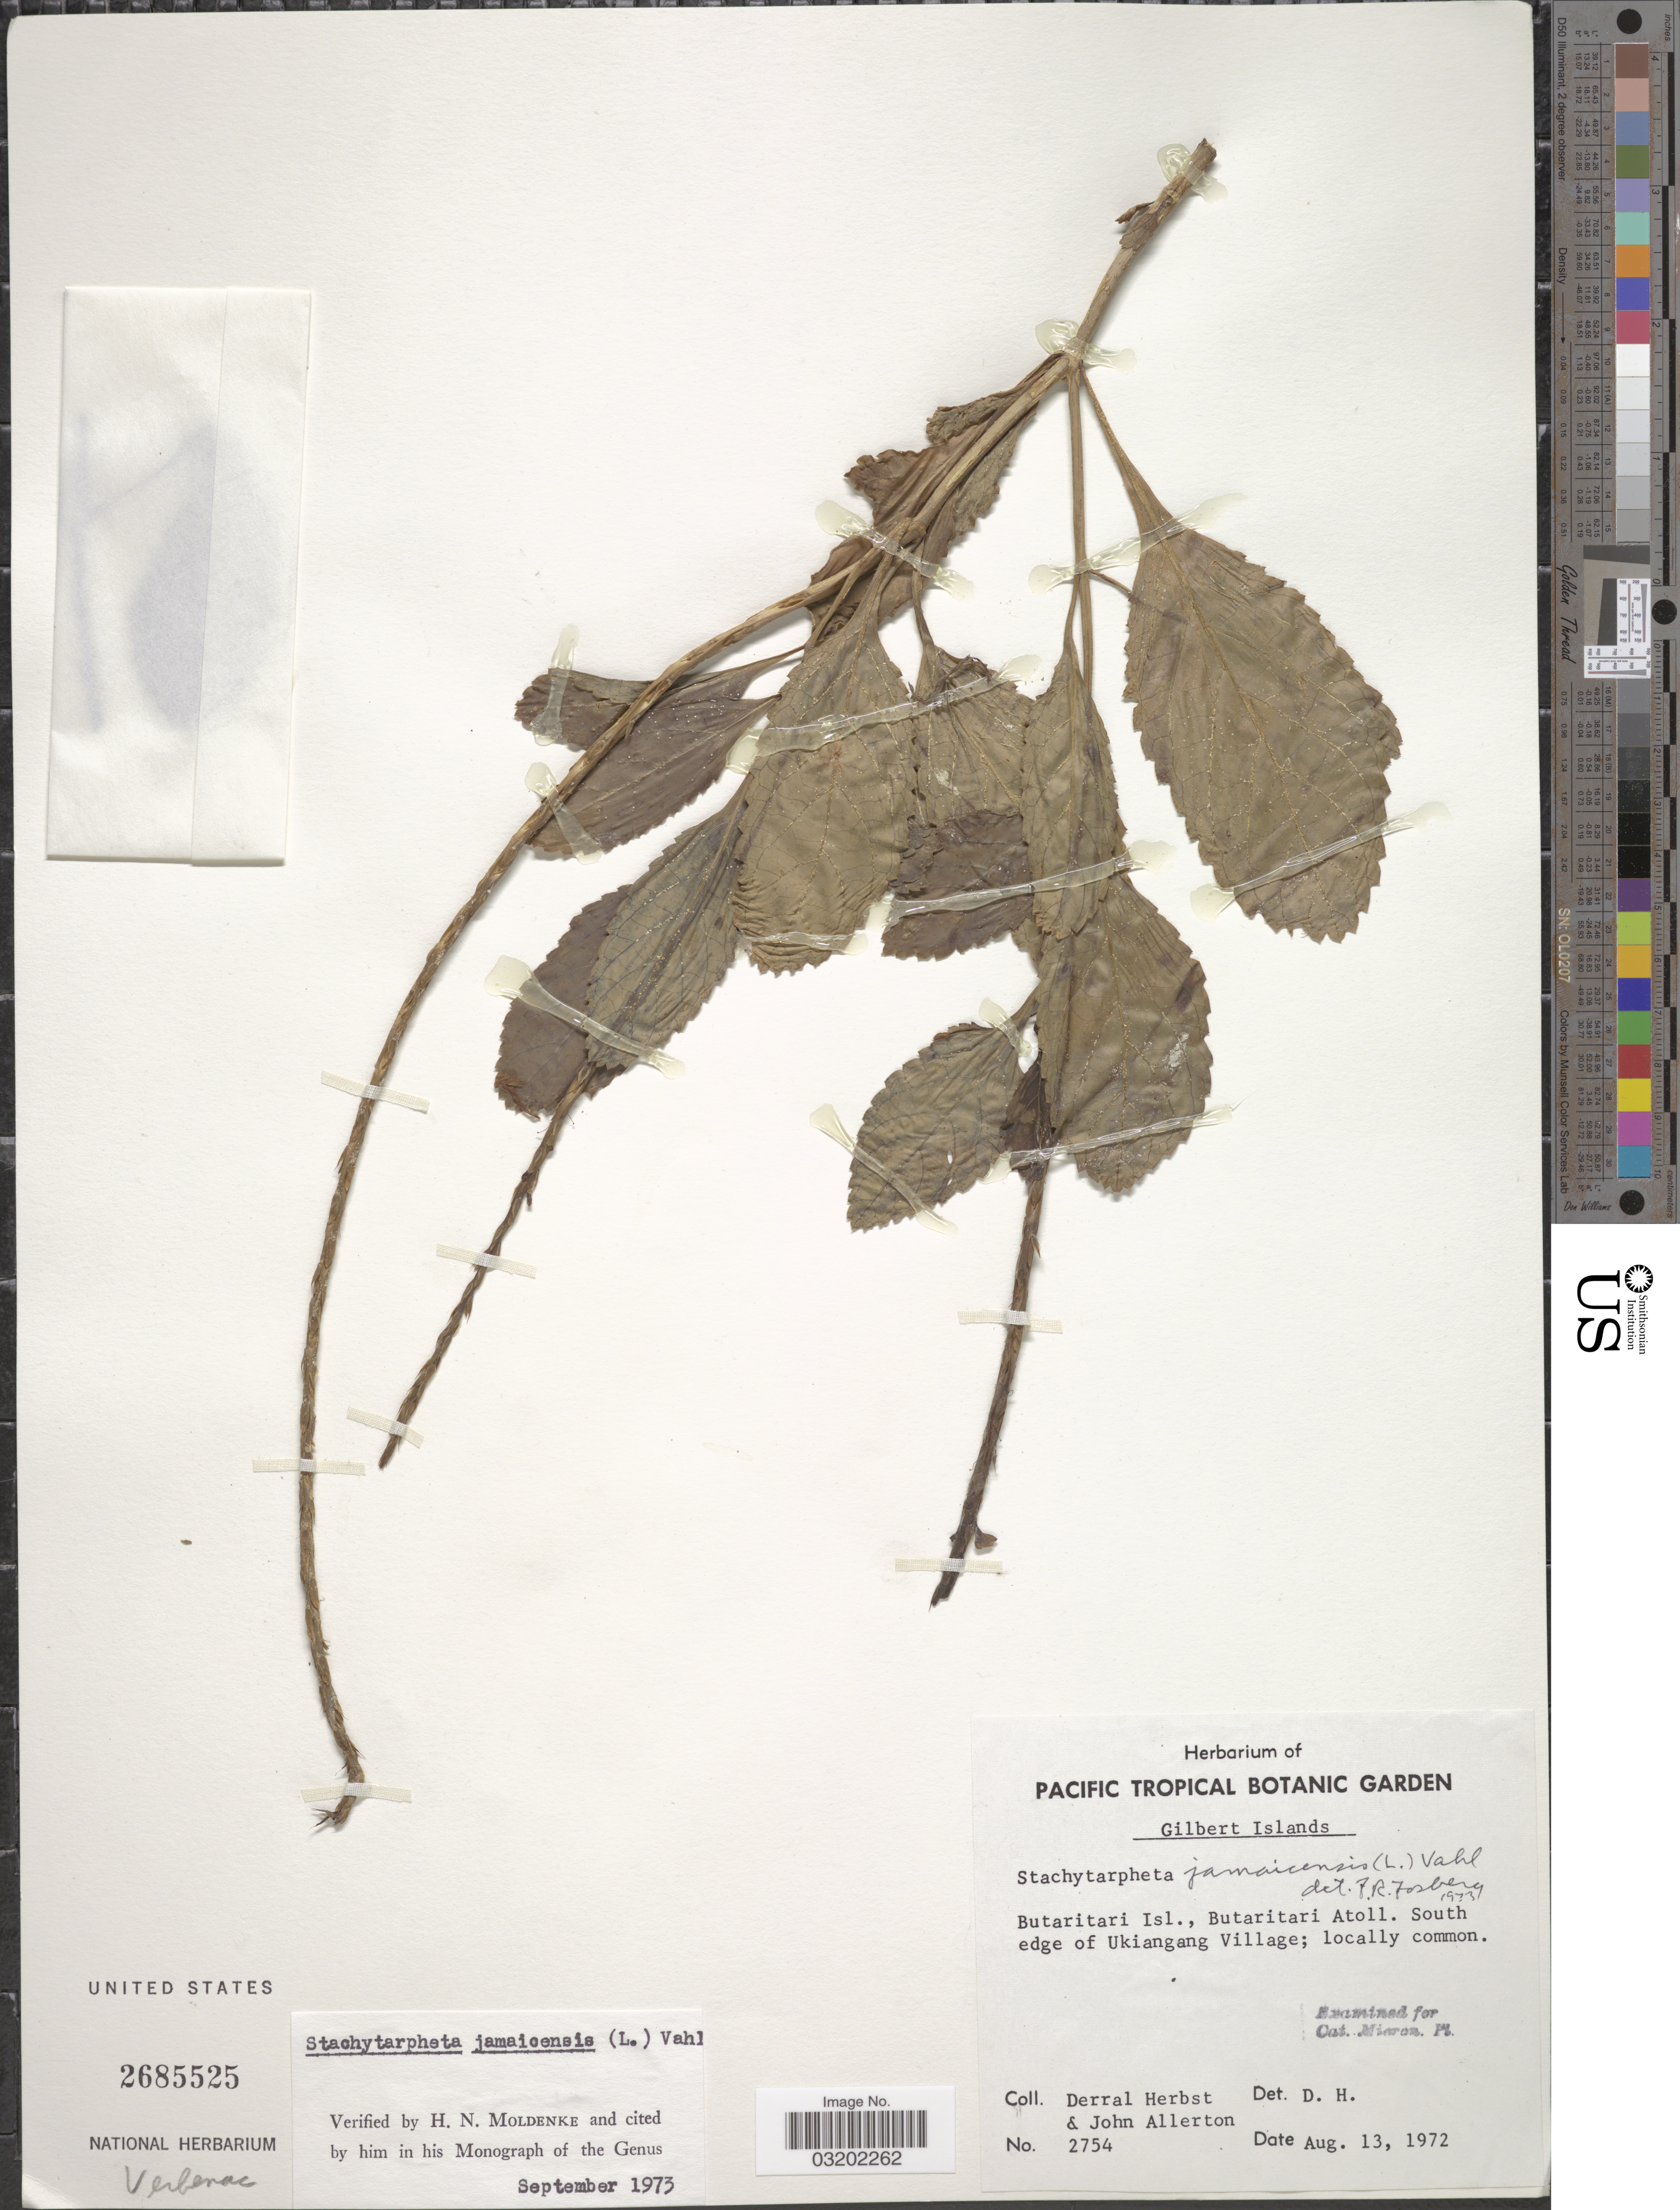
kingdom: Plantae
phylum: Tracheophyta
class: Magnoliopsida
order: Lamiales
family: Verbenaceae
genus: Stachytarpheta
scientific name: Stachytarpheta jamaicensis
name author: (L.) Vahl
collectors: D. R. Herbst & J. Allerton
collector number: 2754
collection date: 1972-08-13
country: Kiribati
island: Butaritari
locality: Gilbert Islands. Butaritari Isl., Butaritari Atoll. South edge of Ukiangang Village.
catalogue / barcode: US 2685525